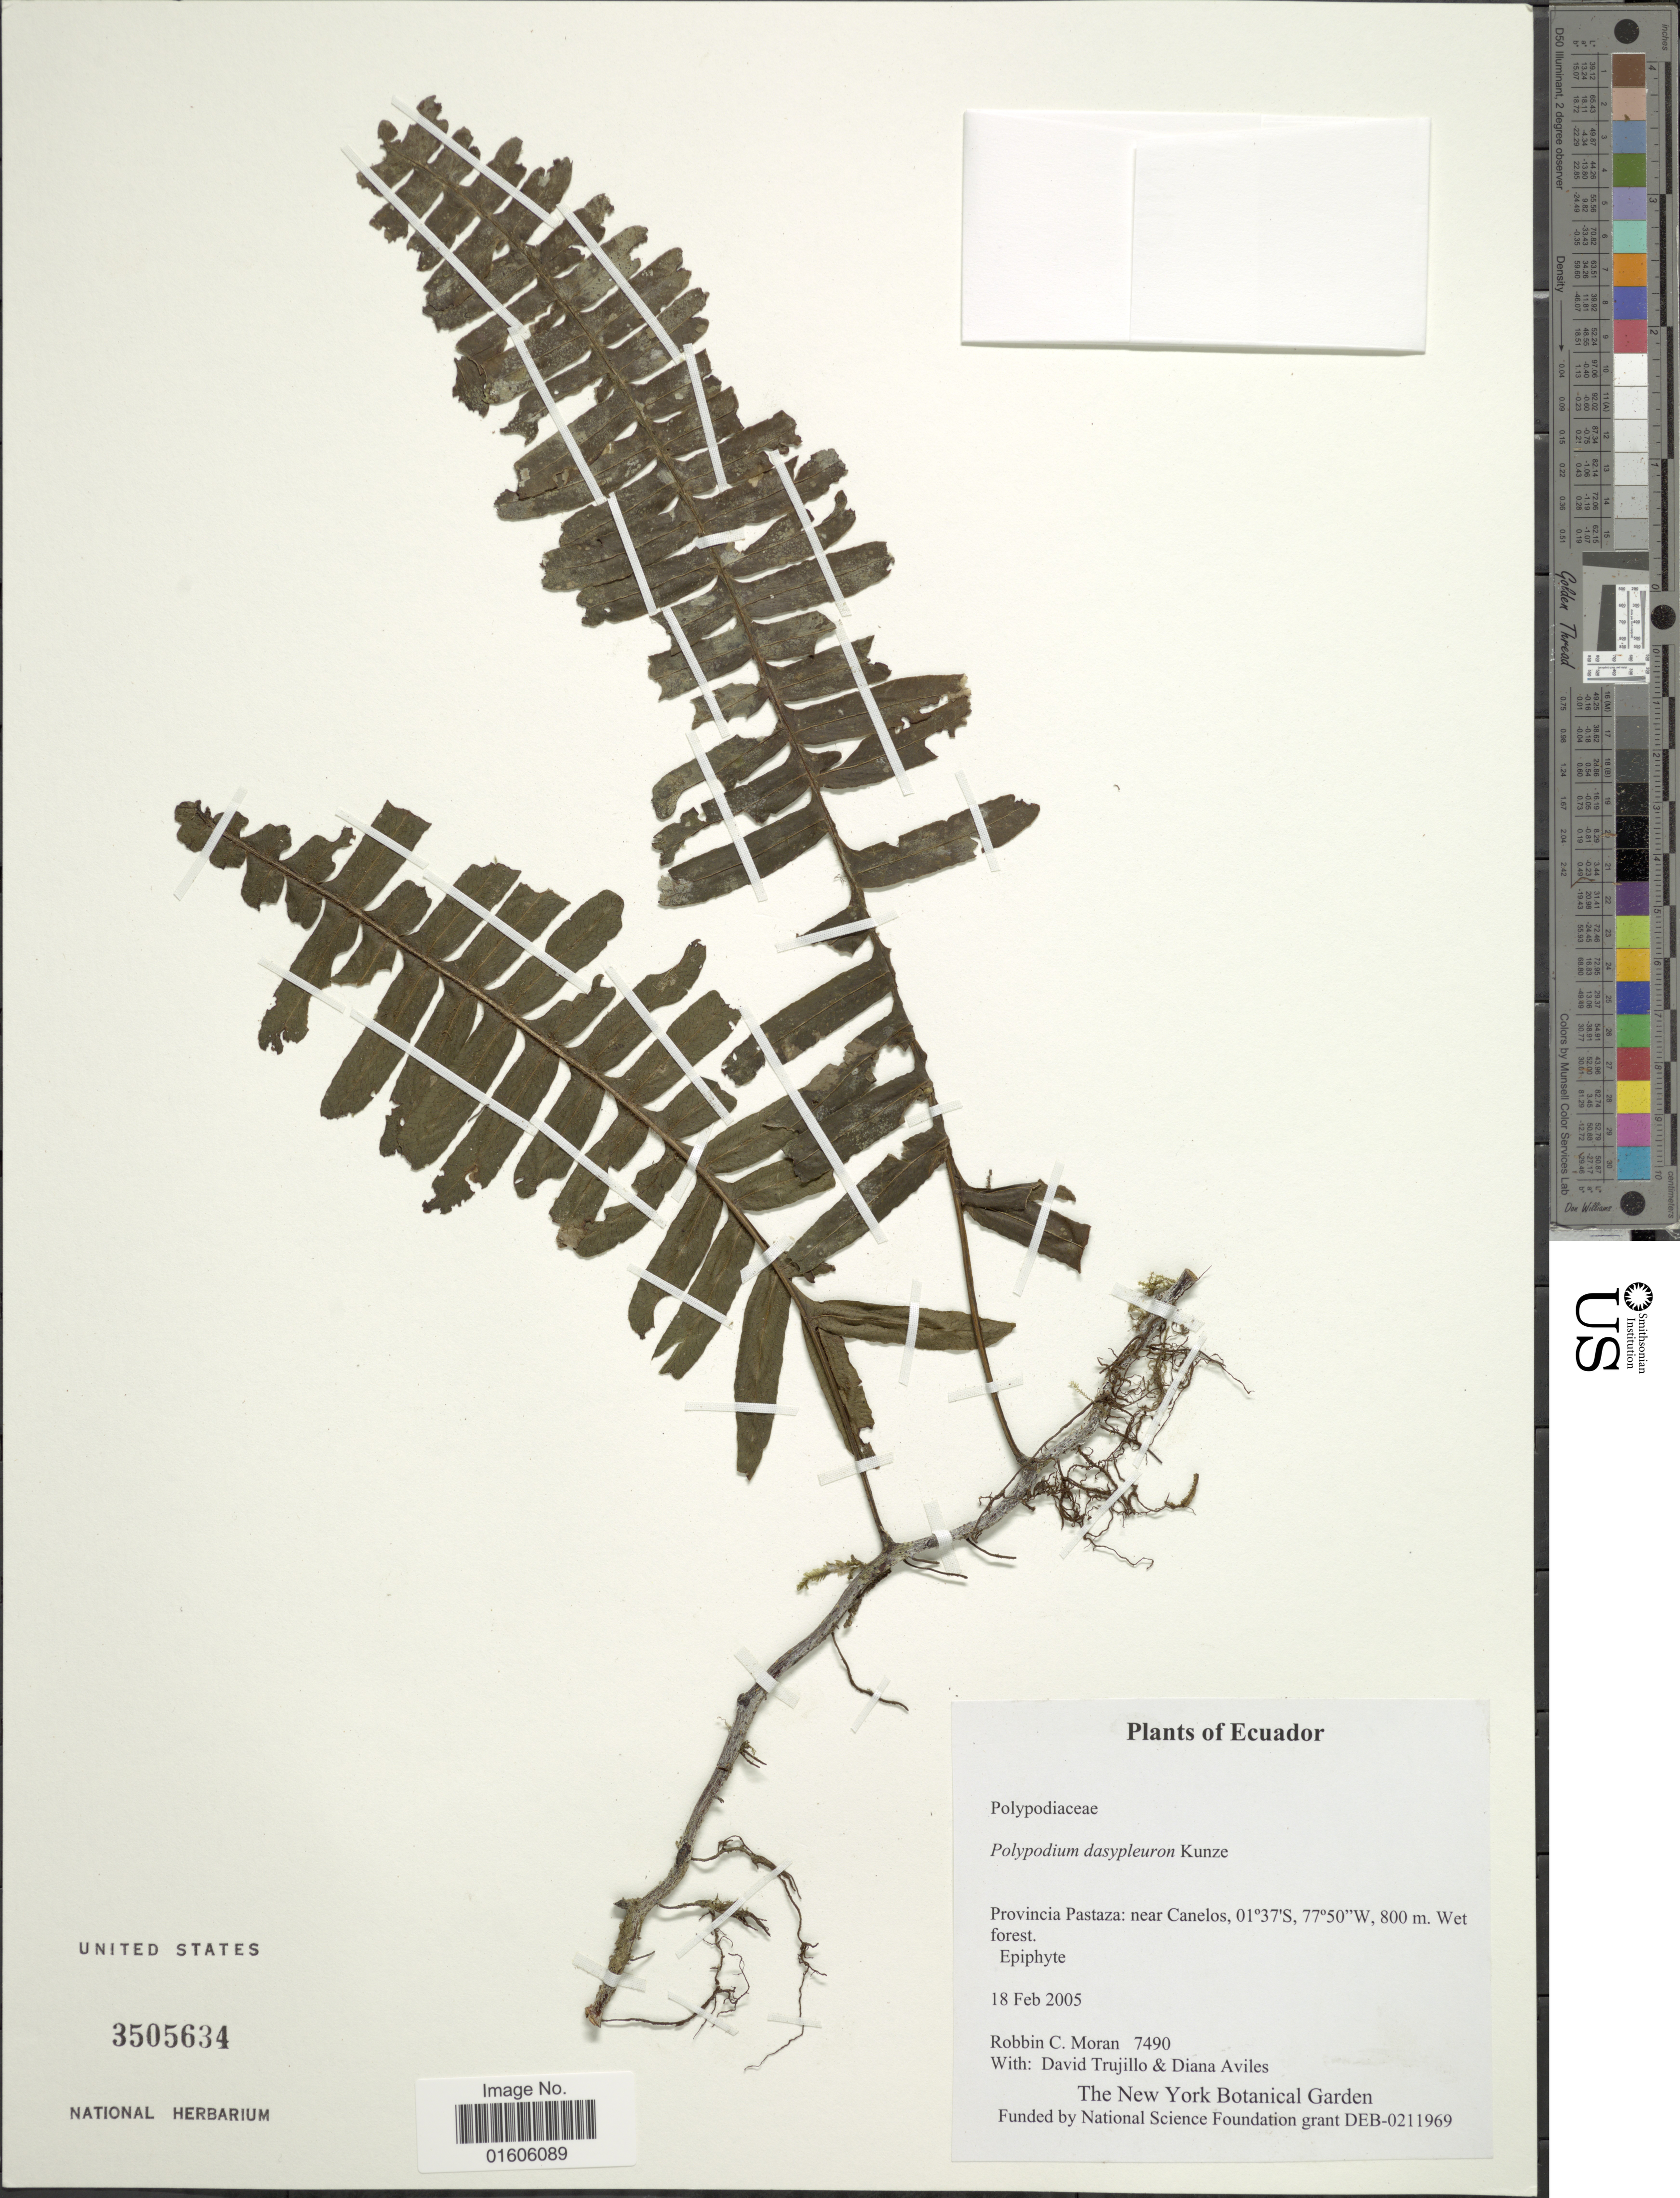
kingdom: Plantae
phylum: Tracheophyta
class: Polypodiopsida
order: Polypodiales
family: Polypodiaceae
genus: Serpocaulon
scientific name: Serpocaulon dasypleuron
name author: (Kunze) A.R. Sm.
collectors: R. C. Moran, D. Trujillo & D. Aviles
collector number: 7490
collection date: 2005-02-18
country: Ecuador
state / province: Pastaza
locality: Provincia Pastaza: near Canelos.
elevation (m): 800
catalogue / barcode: US 3505634